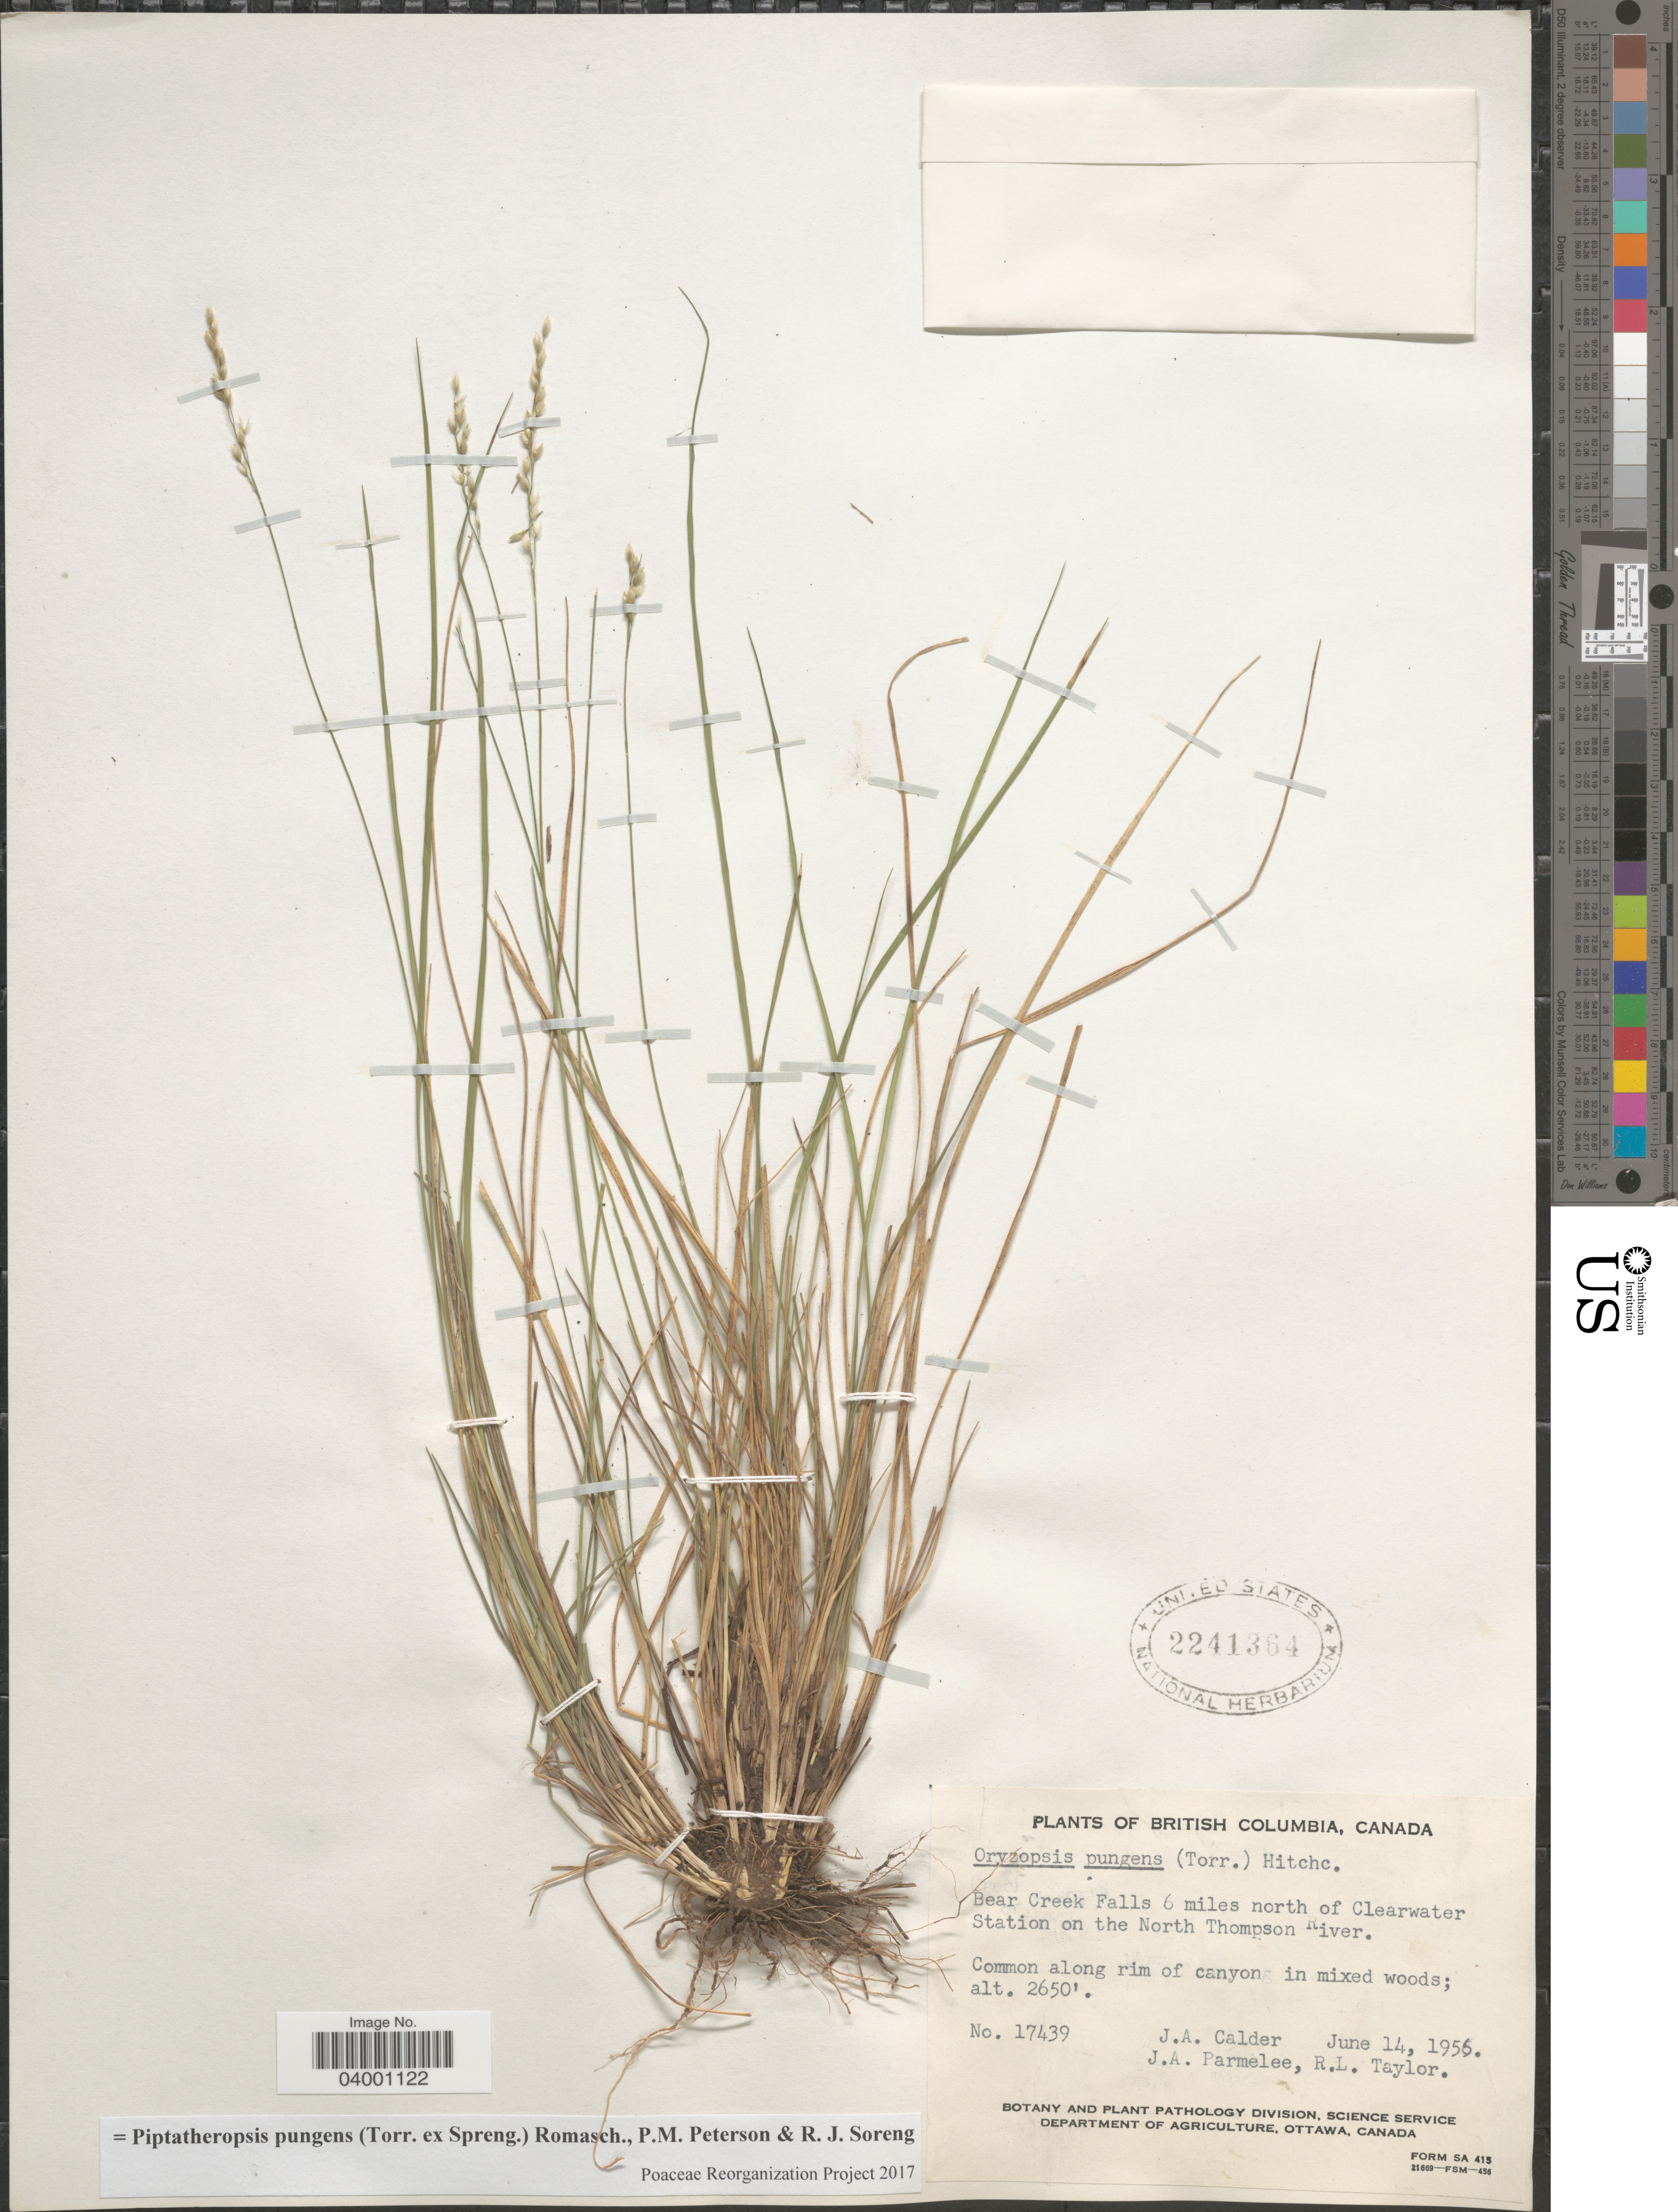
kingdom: Plantae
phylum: Tracheophyta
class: Liliopsida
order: Poales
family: Poaceae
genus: Piptatheropsis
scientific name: Piptatheropsis pungens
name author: (Torr. ex Spreng.) Romasch. et al.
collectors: J. A. Calder, J. A. Parmelee & R. Taylor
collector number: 17439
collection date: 1956-06-14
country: Canada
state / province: British Columbia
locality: Bear Creek Falls 6 miles north of Clearwater Station on the North Thompson River.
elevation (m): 808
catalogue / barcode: US 2241364